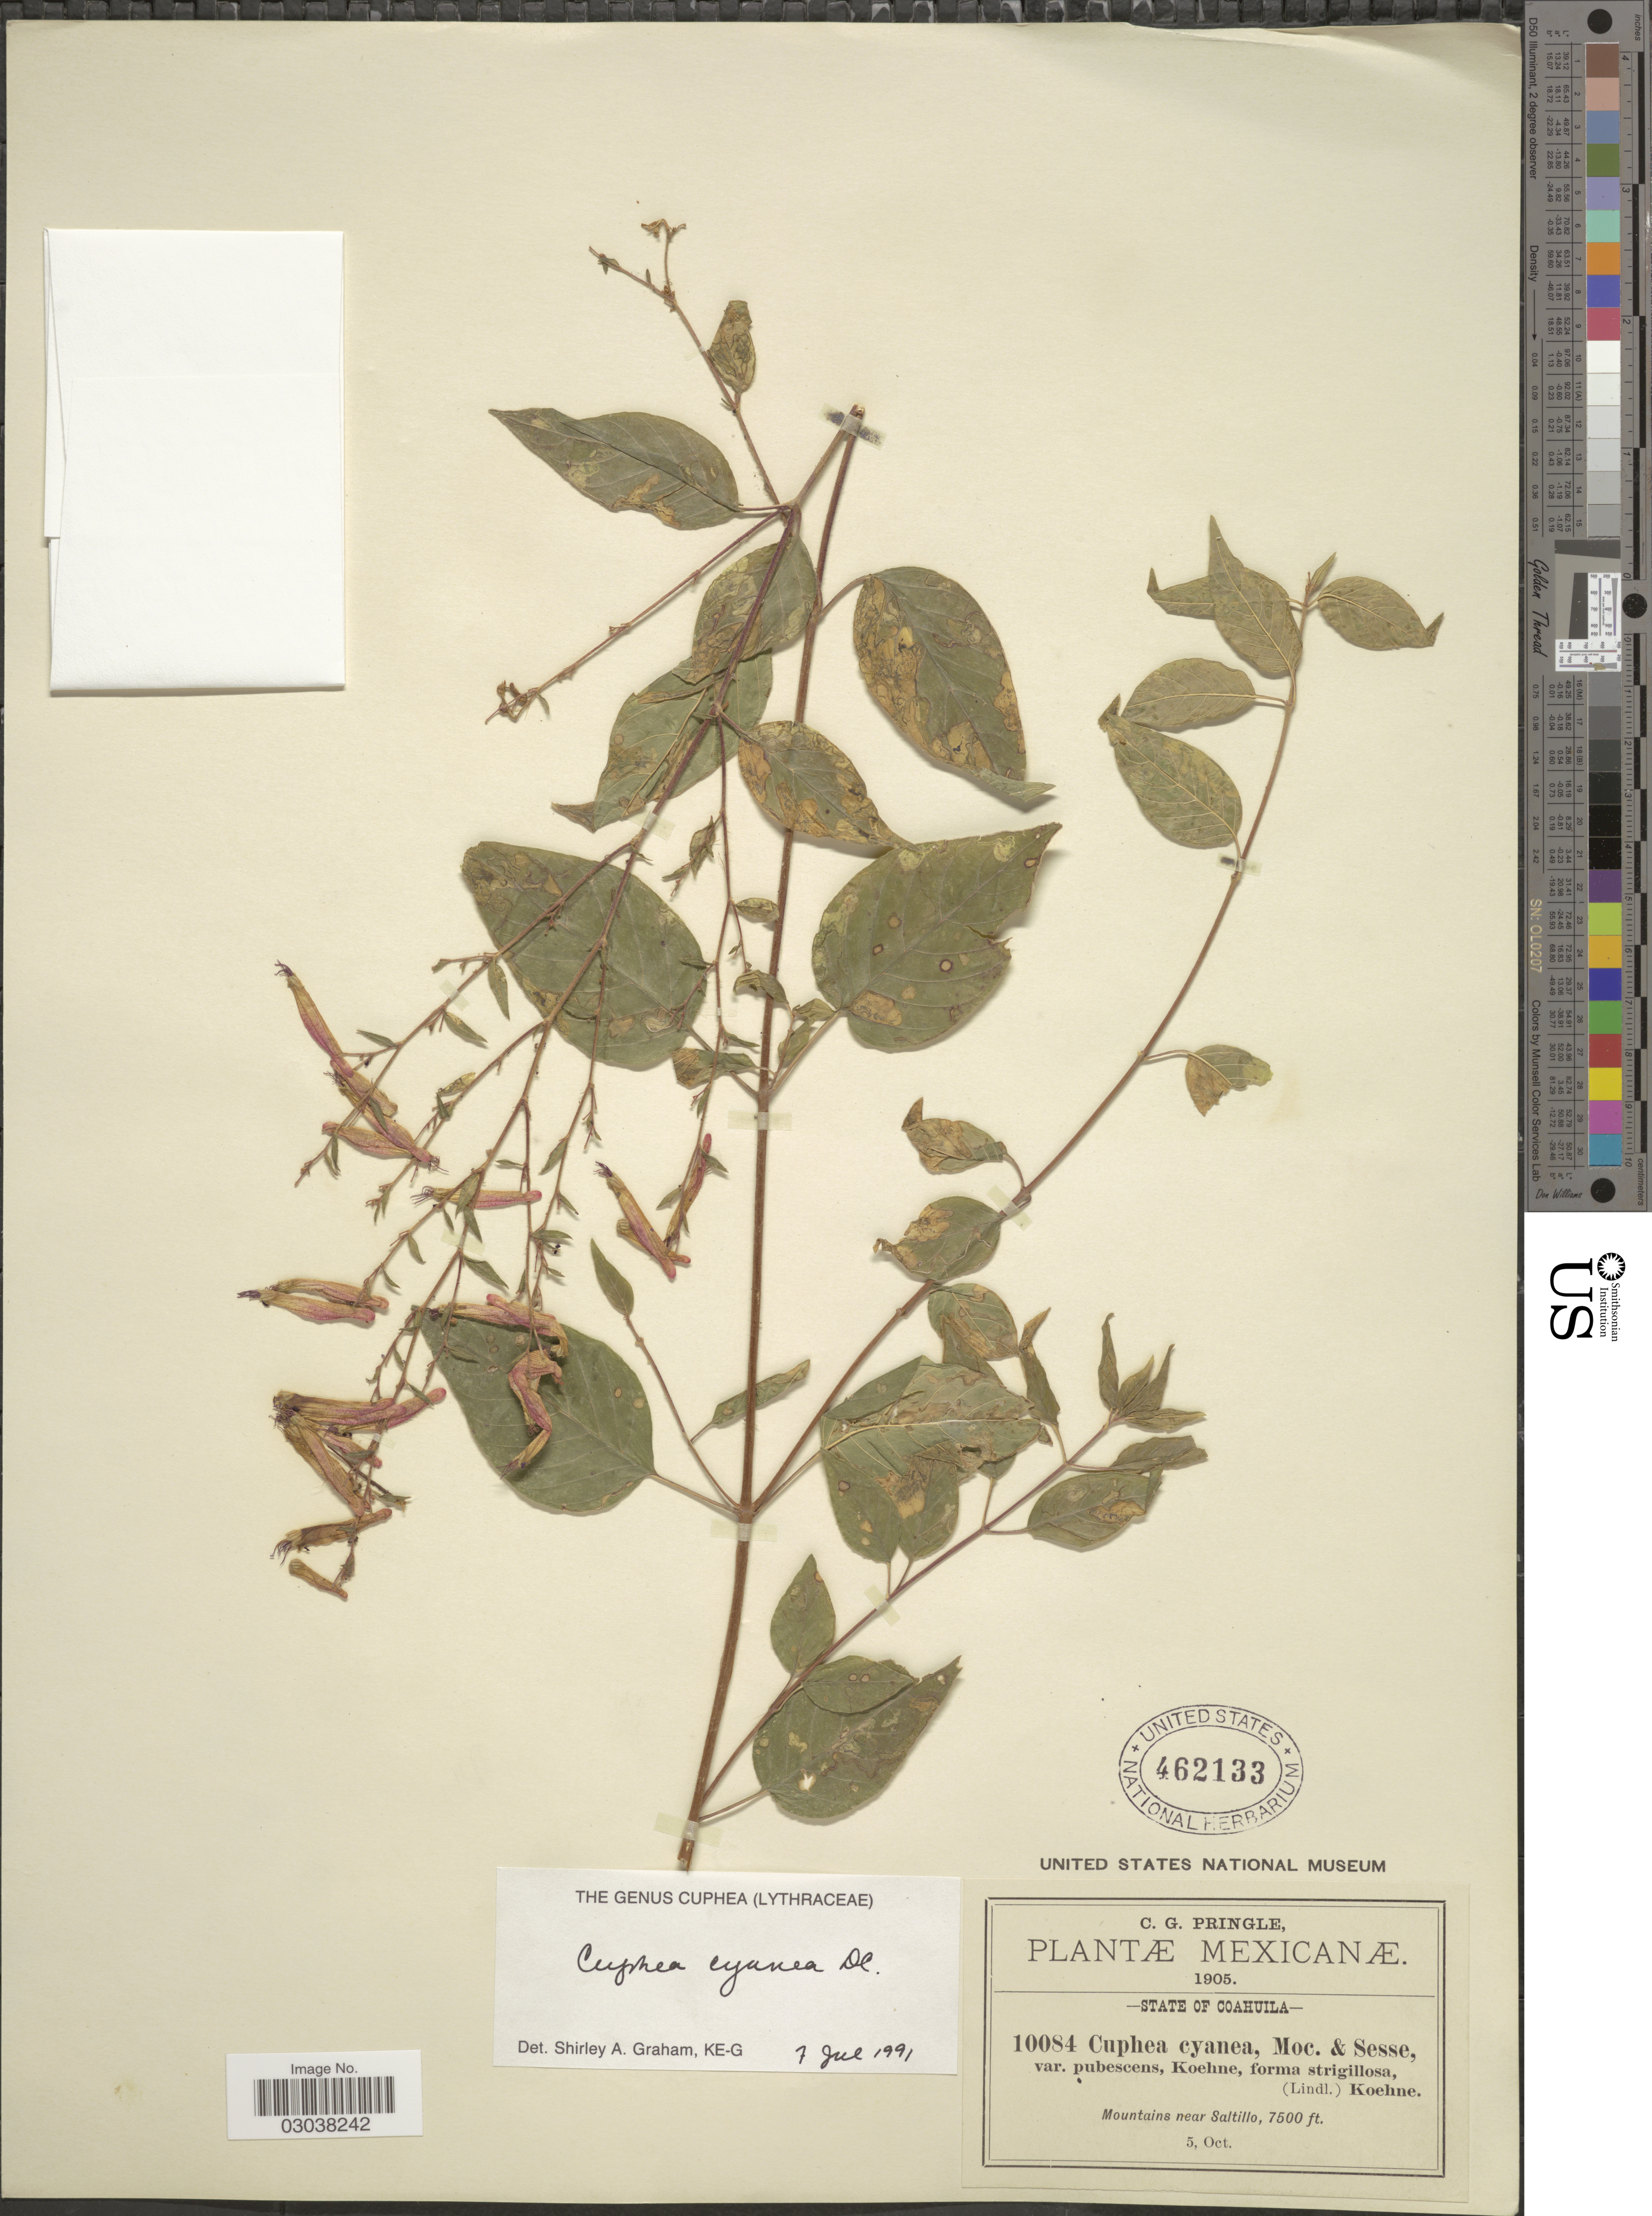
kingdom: Plantae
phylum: Tracheophyta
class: Magnoliopsida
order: Myrtales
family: Lythraceae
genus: Cuphea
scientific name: Cuphea cyanea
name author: DC.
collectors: C. G. Pringle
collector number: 10084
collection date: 1905-10-05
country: Mexico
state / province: Coahuila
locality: Mountains near Saltillo.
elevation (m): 2286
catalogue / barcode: US 462133